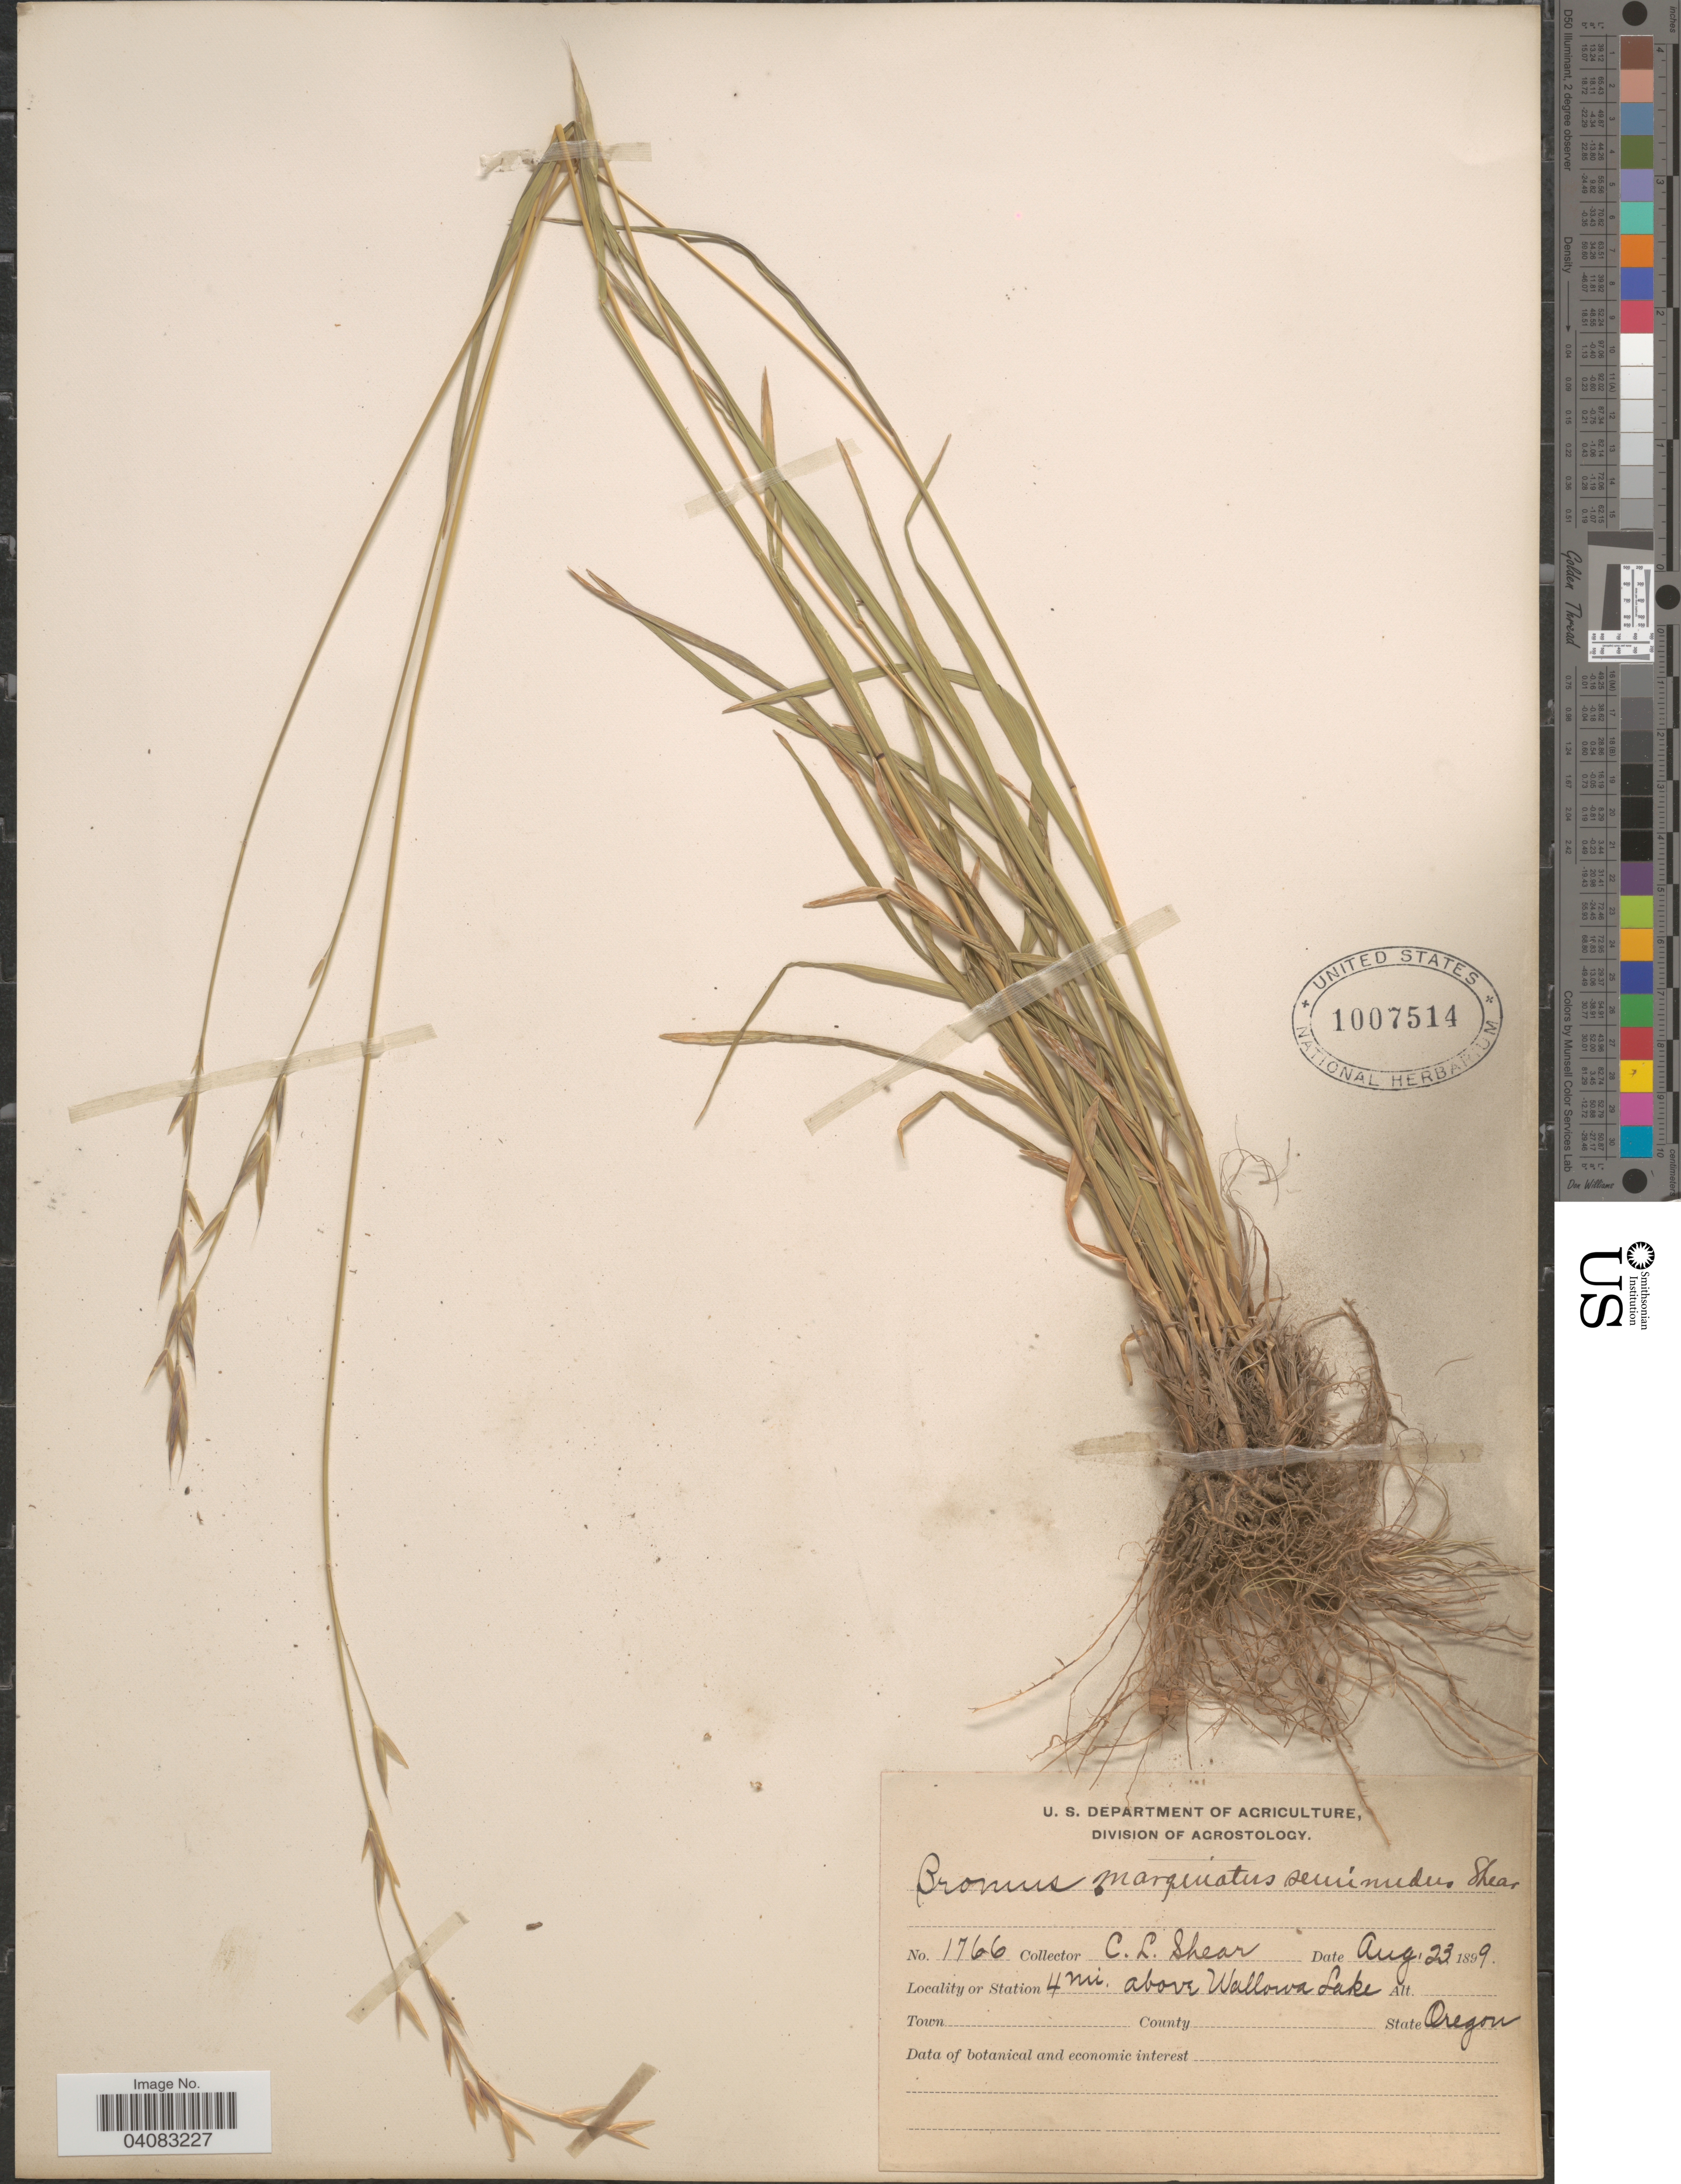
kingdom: Plantae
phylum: Tracheophyta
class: Liliopsida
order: Poales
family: Poaceae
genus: Bromus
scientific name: Bromus marginatus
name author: Nees ex Steud.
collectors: C. L. Shear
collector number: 1766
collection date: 1899-08-23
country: United States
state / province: Oregon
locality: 4 mi. above Wallowa Lake.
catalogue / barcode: US 1007514